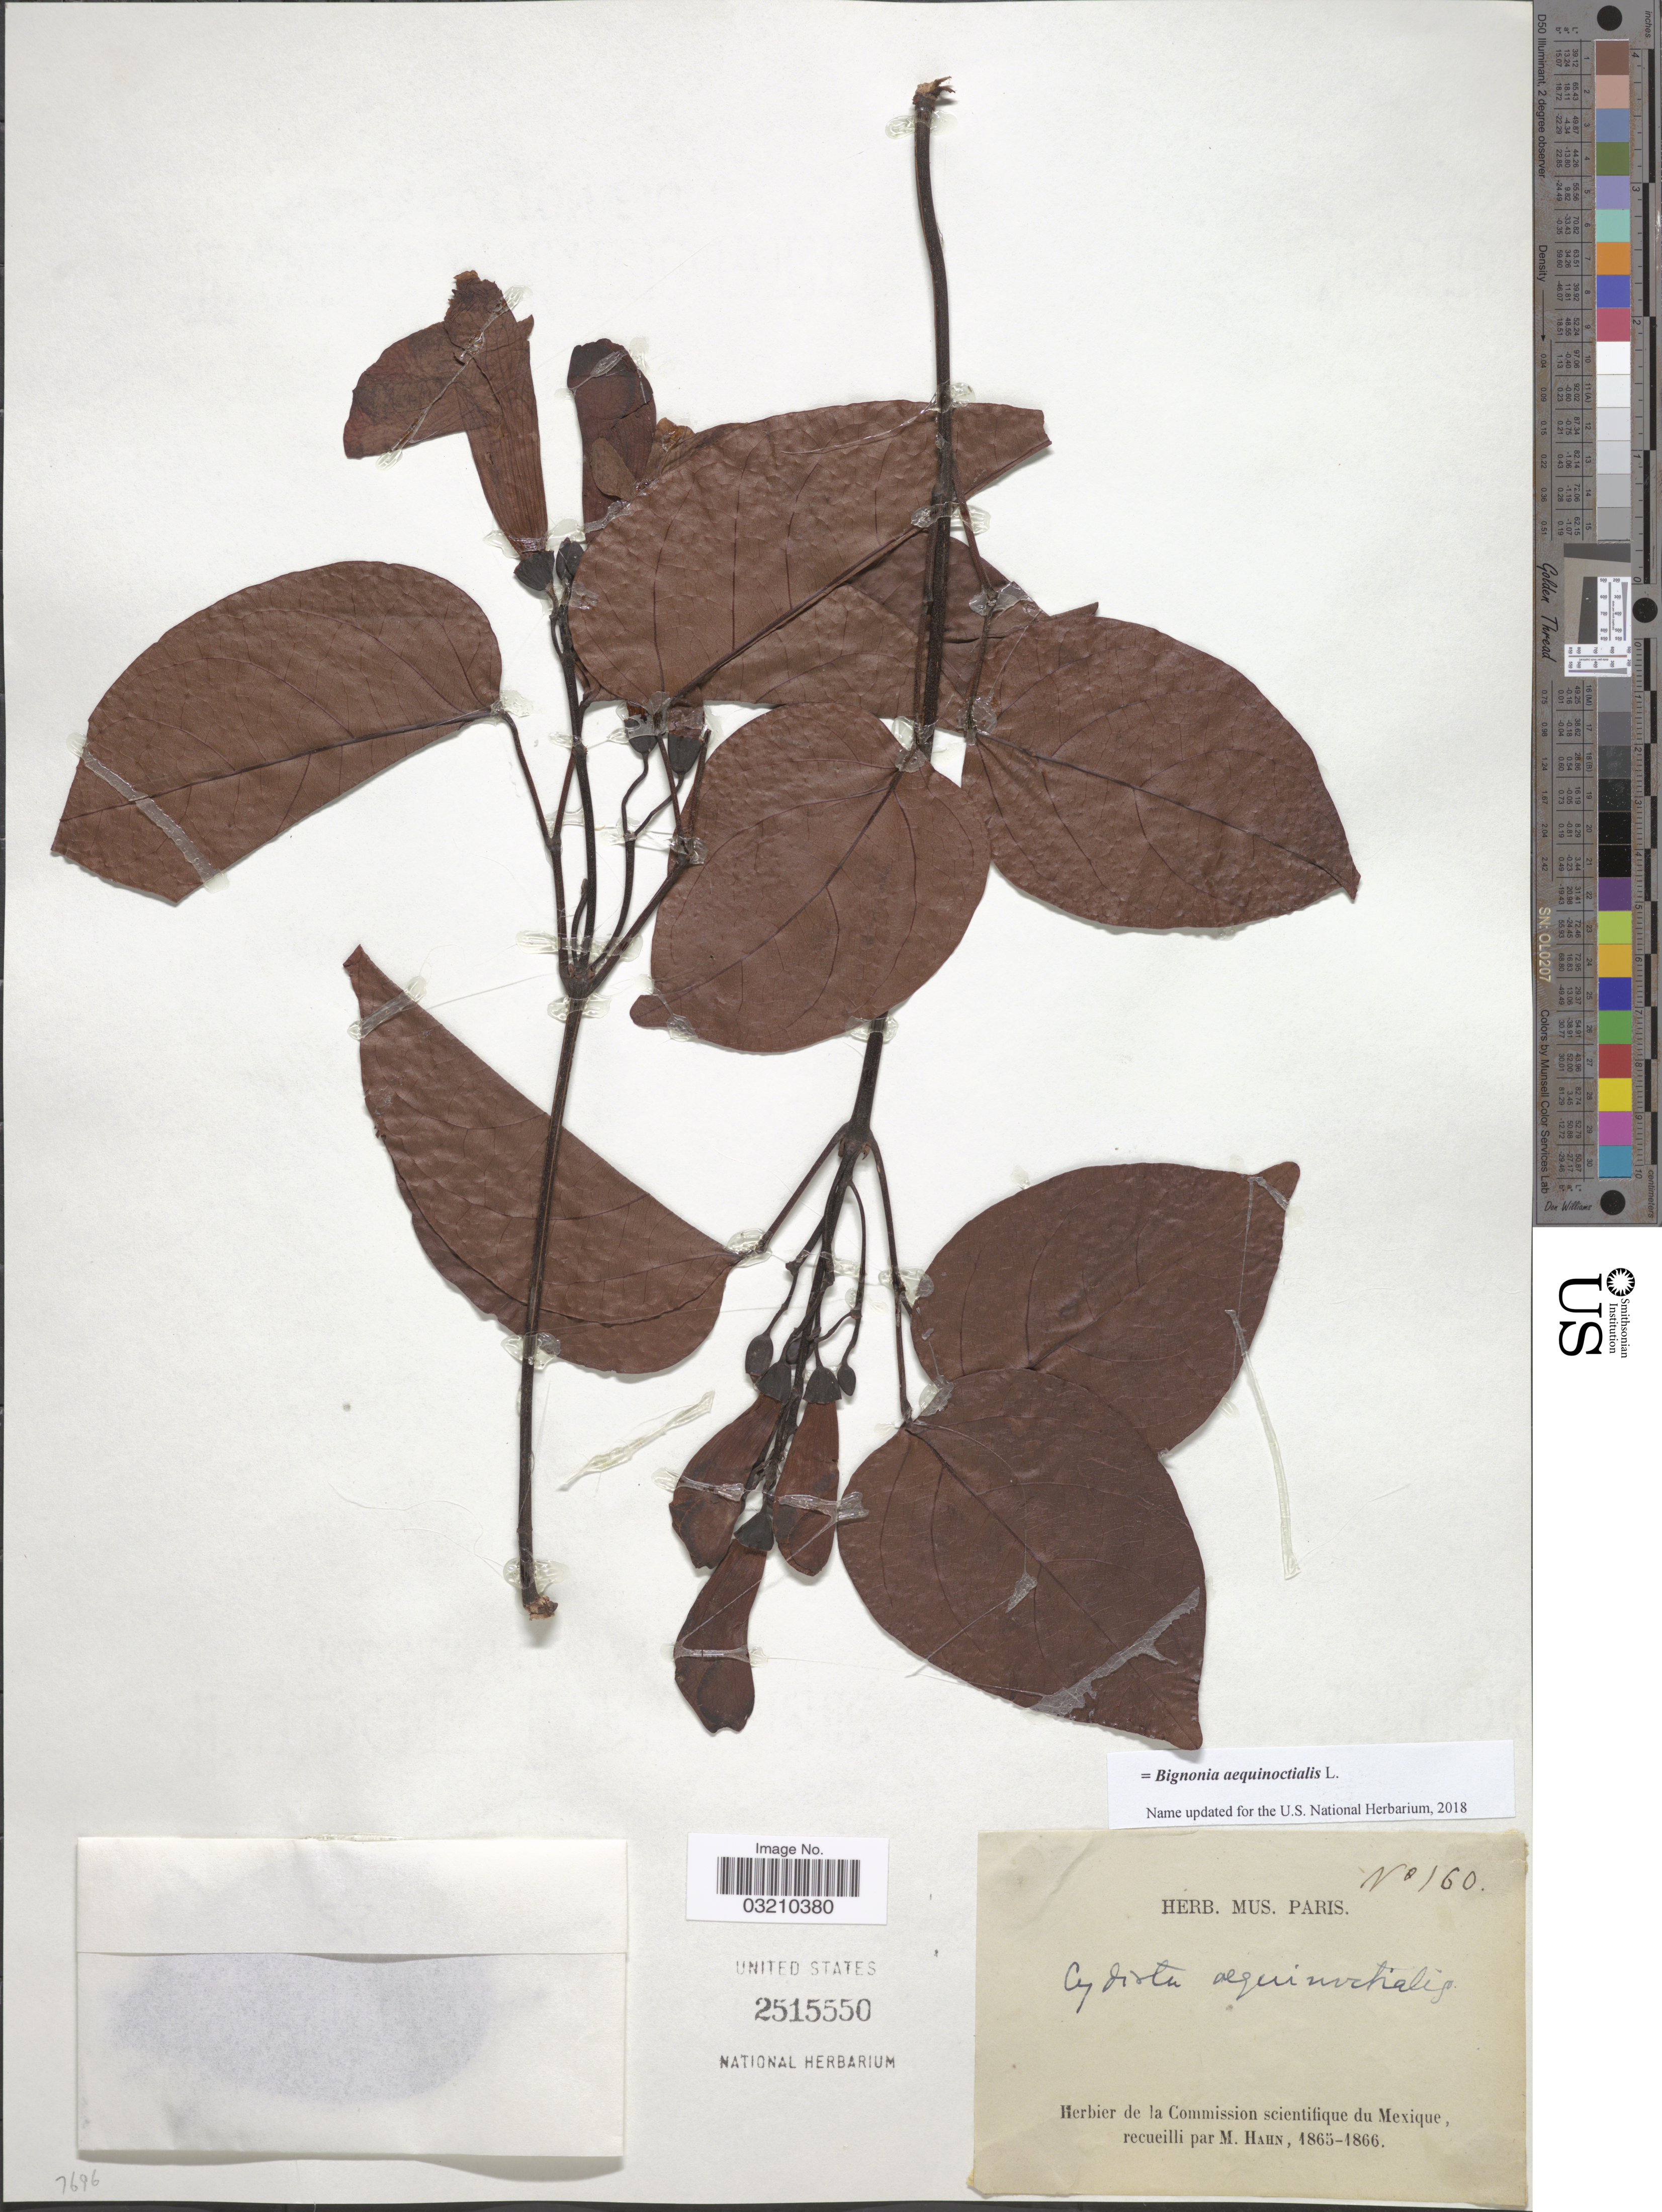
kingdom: Plantae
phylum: Tracheophyta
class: Magnoliopsida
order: Lamiales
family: Bignoniaceae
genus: Bignonia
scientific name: Bignonia aequinoctialis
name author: L.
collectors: M. Hahn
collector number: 160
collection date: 1865/1866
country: Mexico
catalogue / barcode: US 2515550